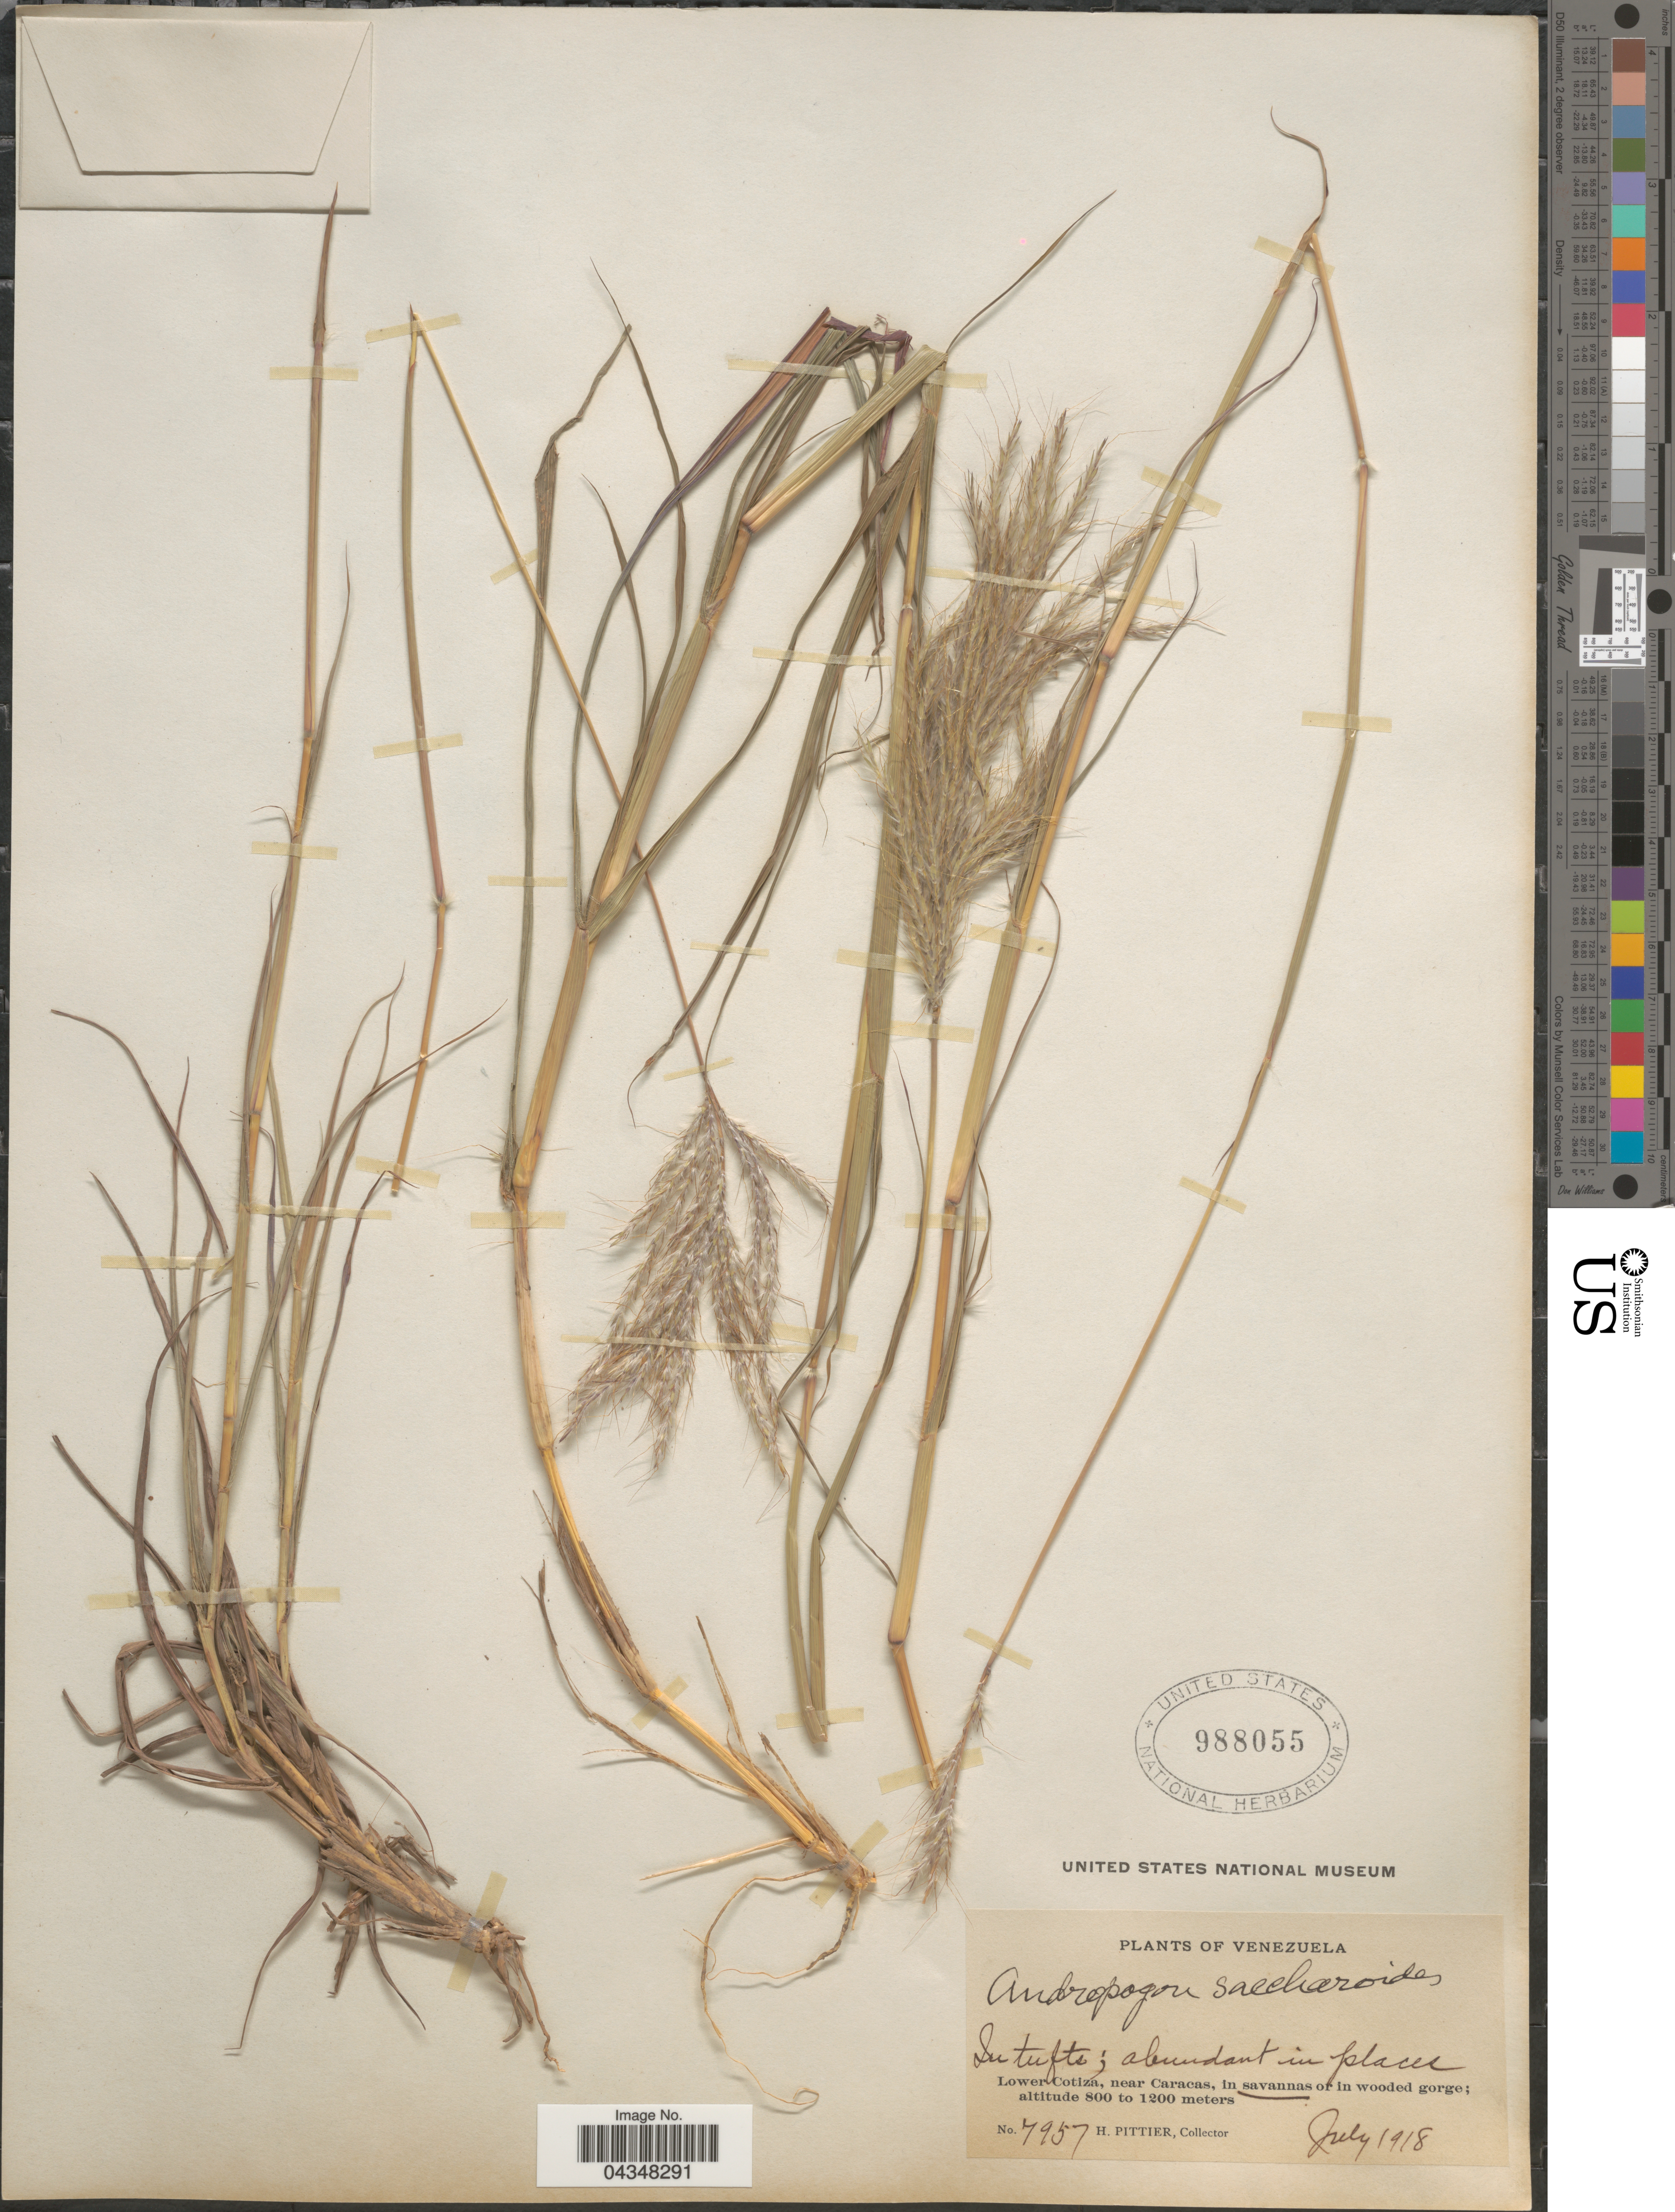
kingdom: Plantae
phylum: Tracheophyta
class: Liliopsida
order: Poales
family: Poaceae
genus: Bothriochloa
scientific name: Bothriochloa laguroides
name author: (DC.) Herter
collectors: H. F. Pittier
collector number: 7957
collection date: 1918-07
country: Venezuela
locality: Lower Cotiza, near Caracas.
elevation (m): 800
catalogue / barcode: US 988055